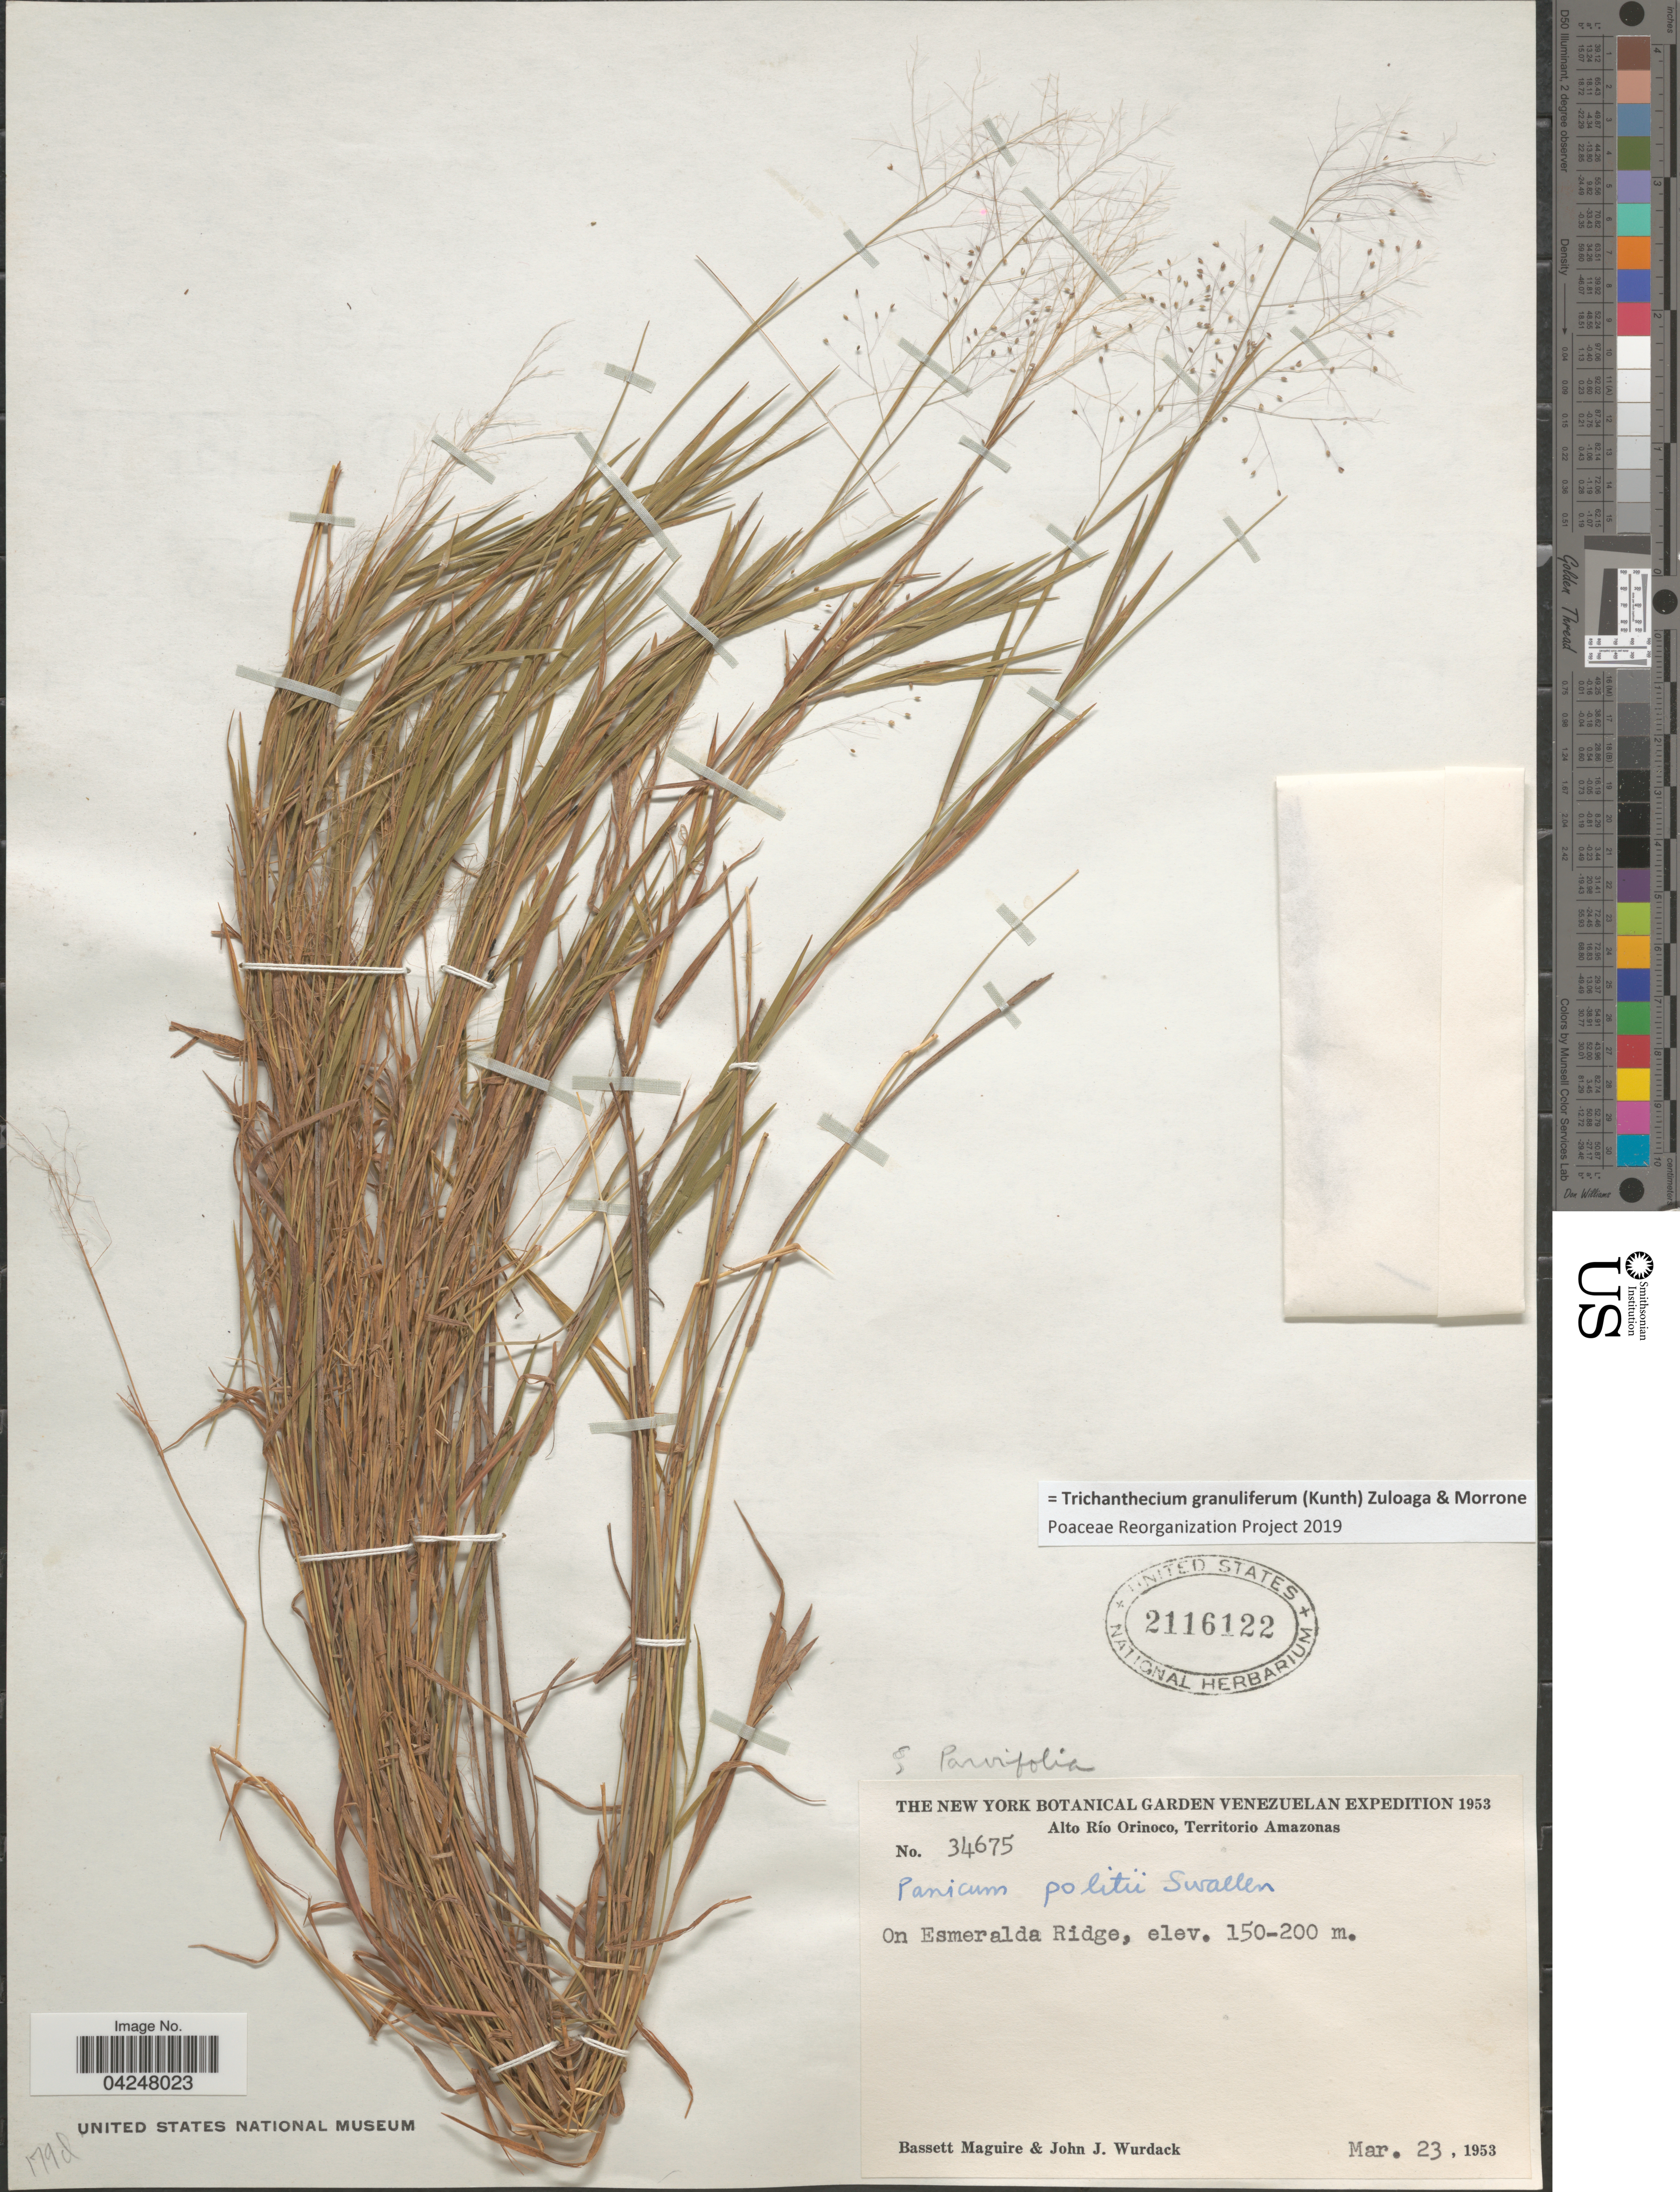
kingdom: Plantae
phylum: Tracheophyta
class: Liliopsida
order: Poales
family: Poaceae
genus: Trichanthecium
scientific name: Trichanthecium granuliferum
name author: (Kunth) Zuloaga & Morrone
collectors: B. Maguire & J. J. Wurdack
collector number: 34675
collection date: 1953-03-23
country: Venezuela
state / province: Amazonas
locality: The New York Botanical Garden Venezuelan Expedition 1953. Alto Rio Orinocco, Territorio Amazonas. On Esmeralda Ridge.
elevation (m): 150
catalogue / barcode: US 2116122